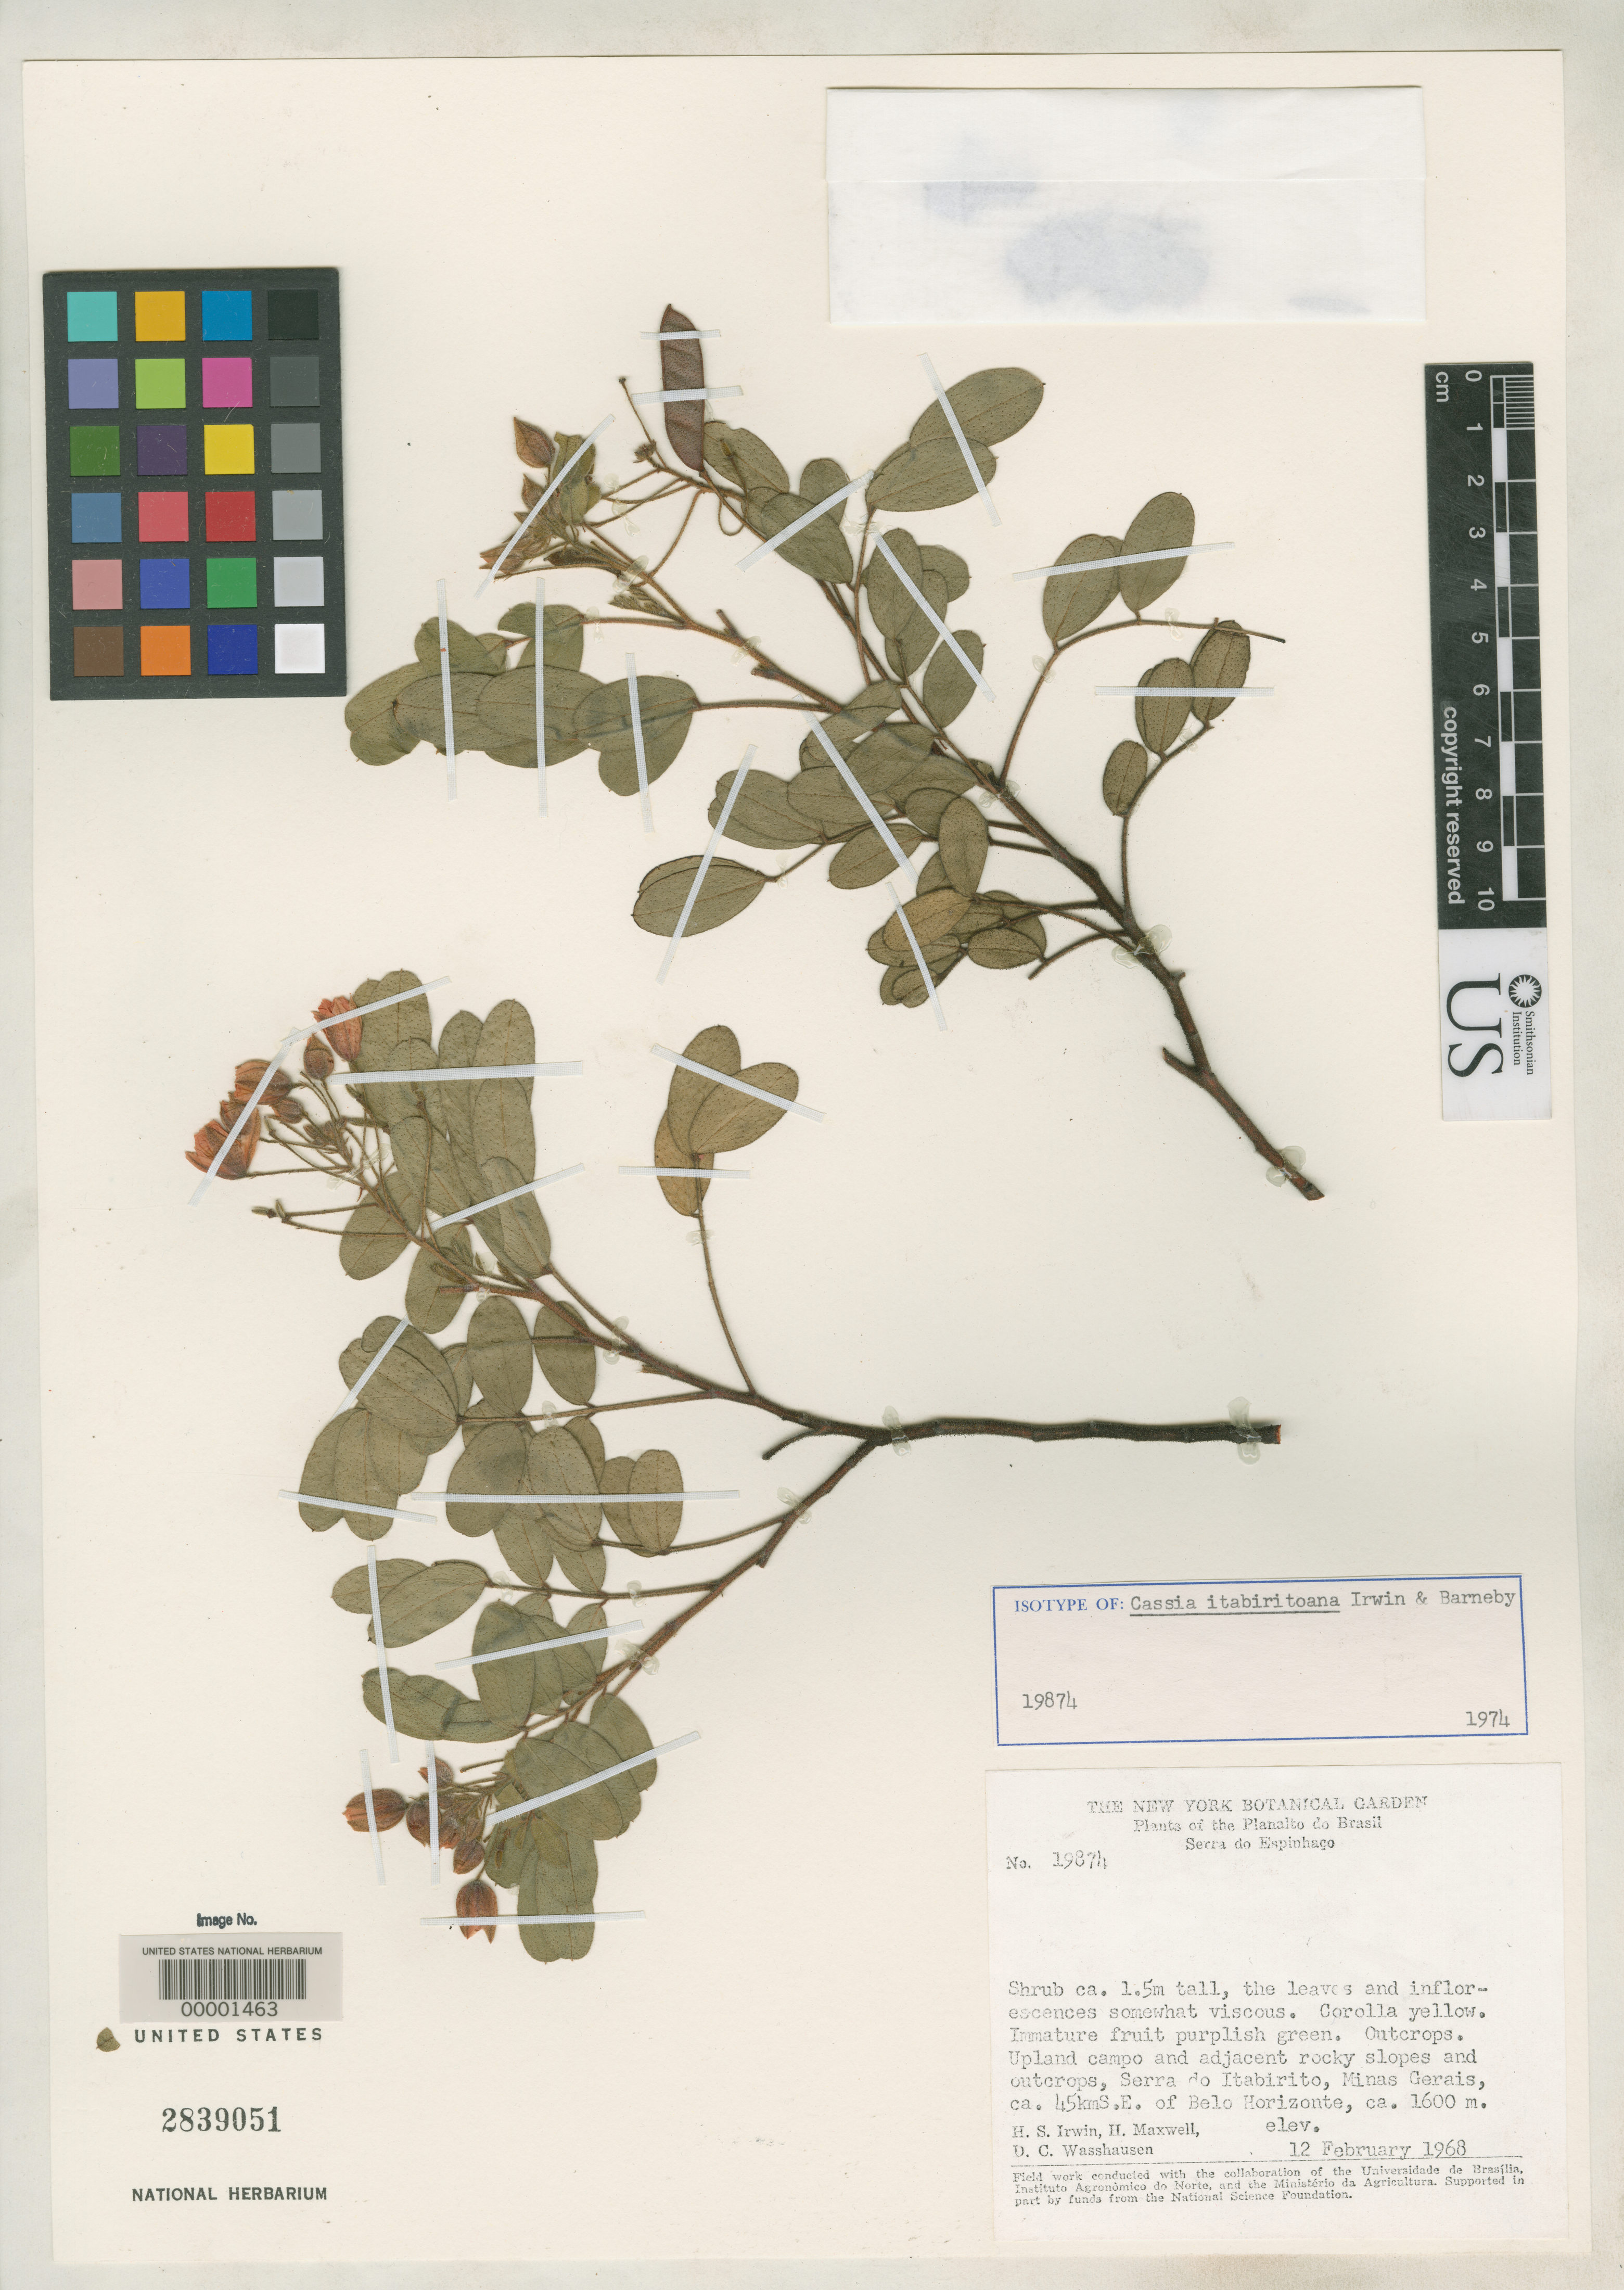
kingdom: Plantae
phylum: Tracheophyta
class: Magnoliopsida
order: Fabales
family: Fabaceae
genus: Cassia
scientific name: Cassia itabiritoana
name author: H.S. Irwin & Barneby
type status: Isotype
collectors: H. Irwin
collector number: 19874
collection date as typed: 12 Feb 1968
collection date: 1968-02-12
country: Brazil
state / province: Minas Gerais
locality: Serra do Itabirito, SW of Belo Horizonte.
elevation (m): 1600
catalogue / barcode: US 2839051